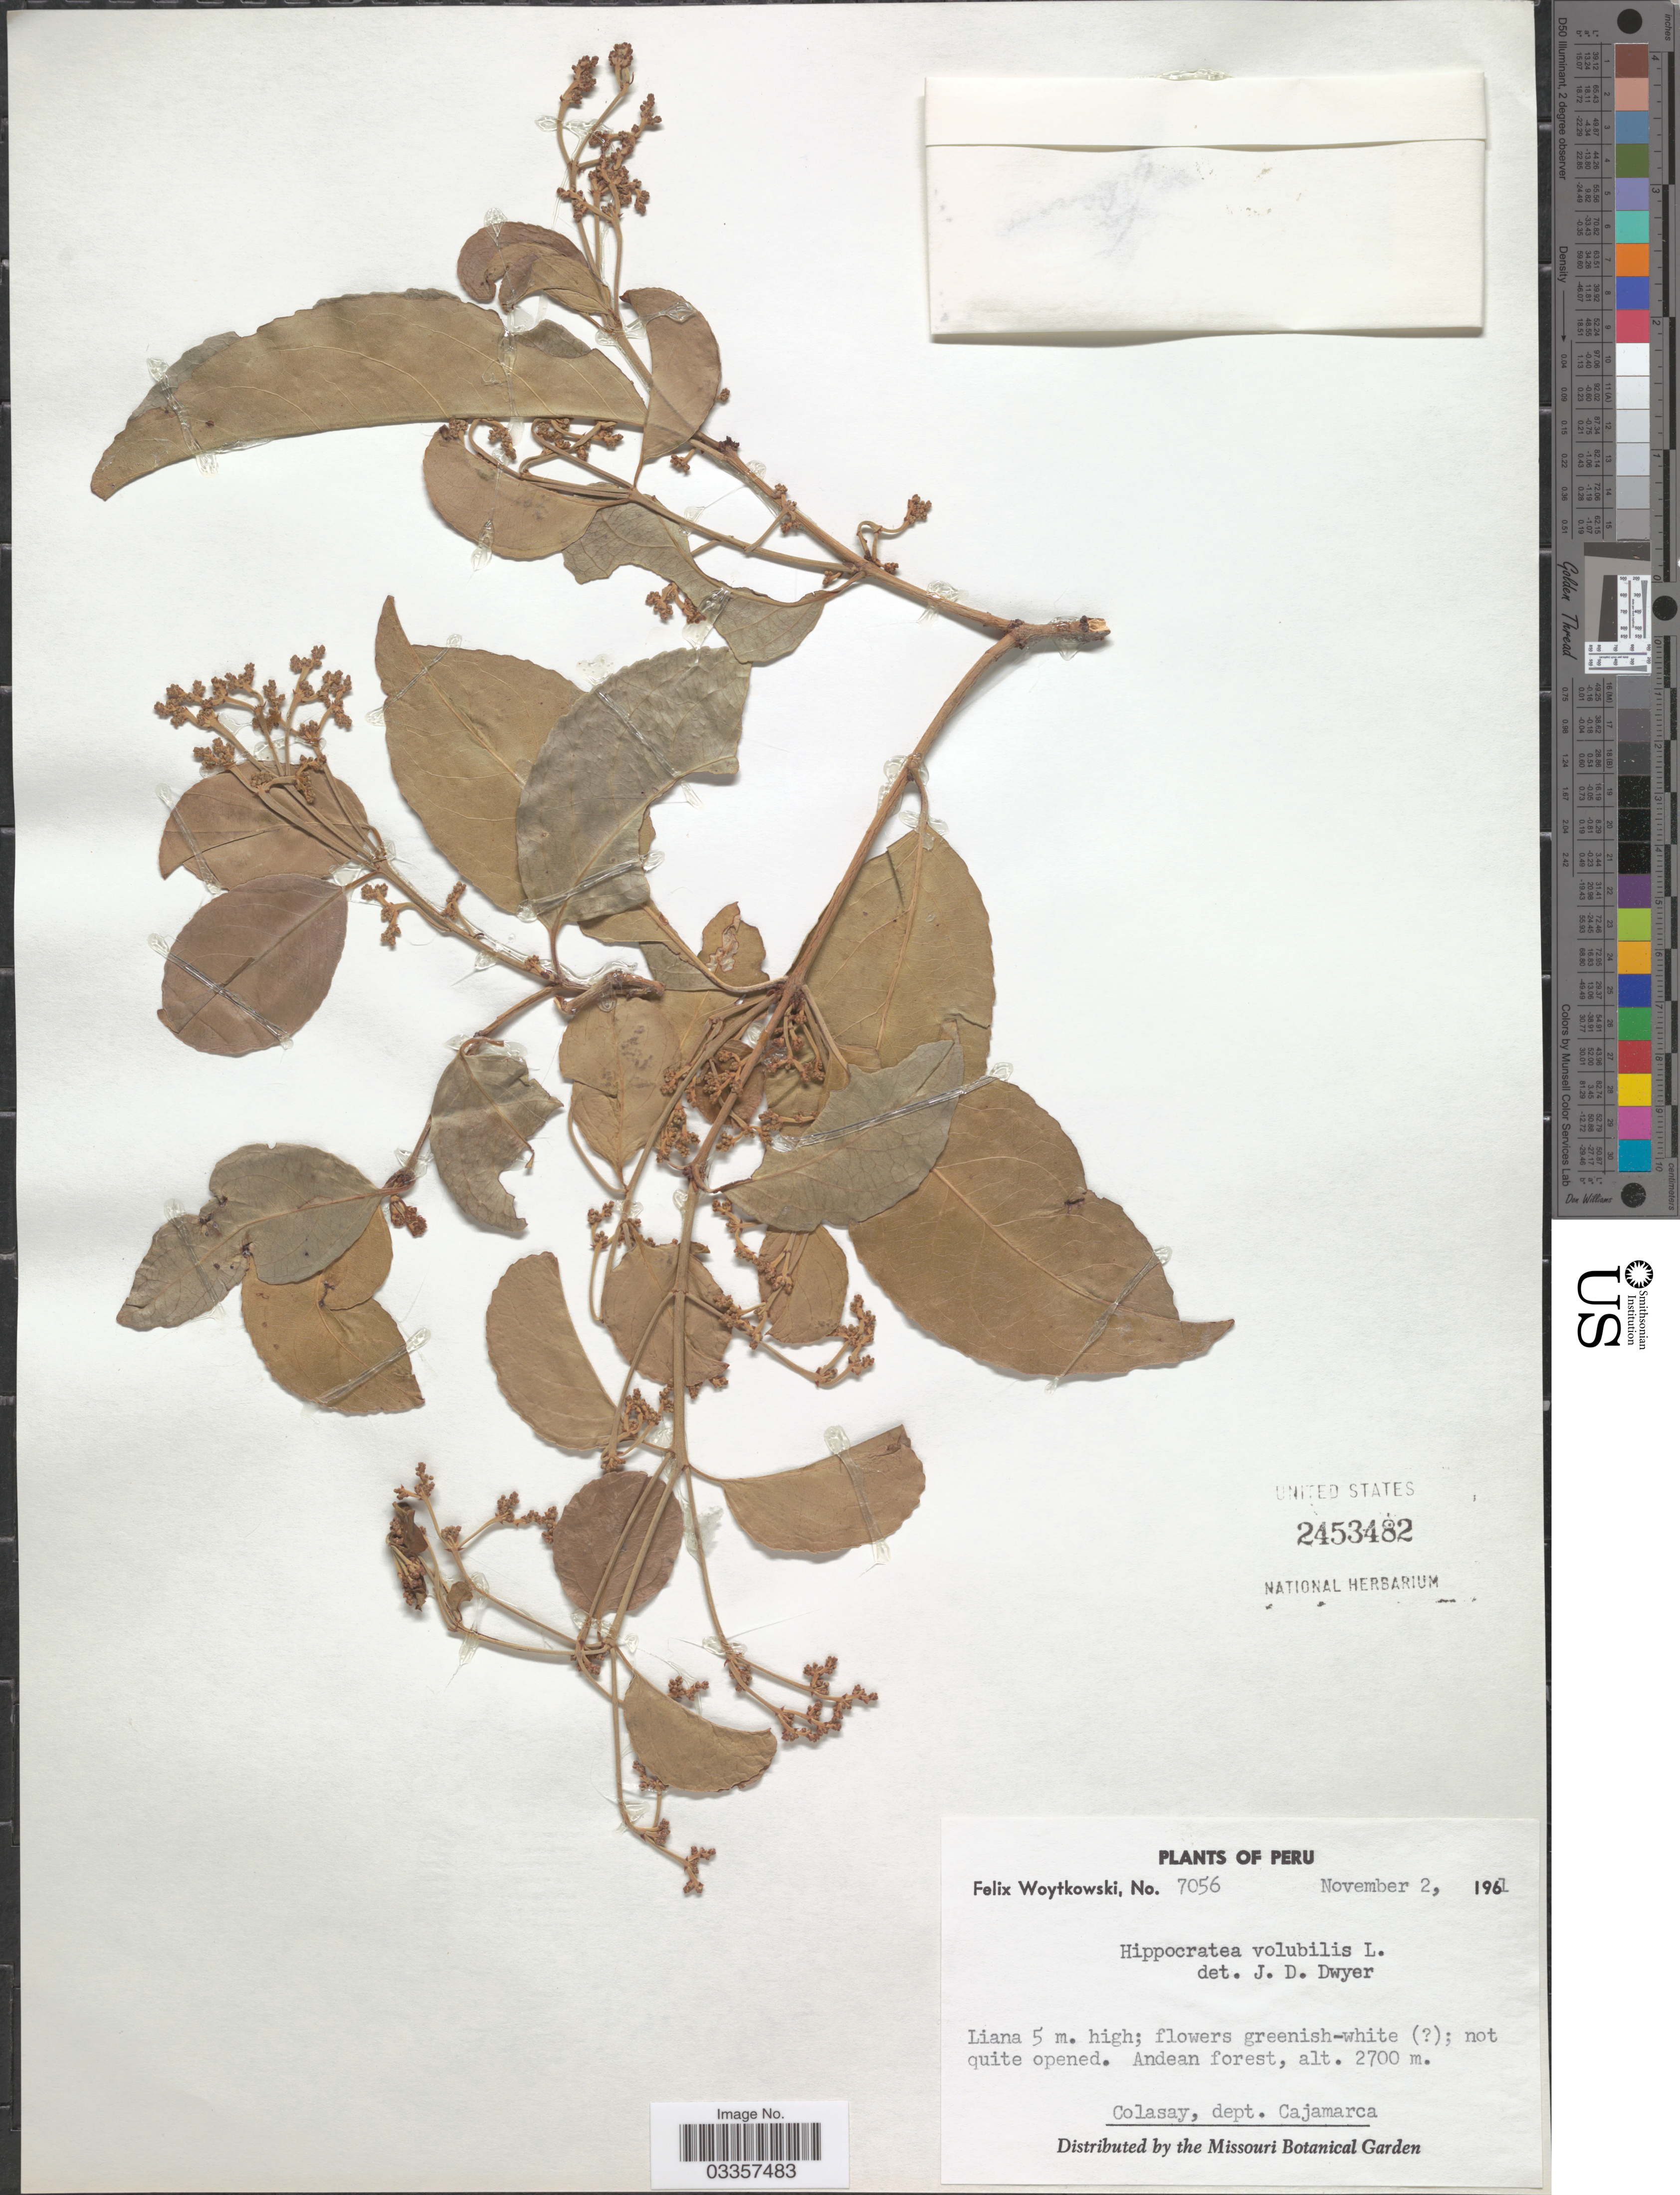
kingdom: Plantae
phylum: Tracheophyta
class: Magnoliopsida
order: Celastrales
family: Celastraceae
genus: Hippocratea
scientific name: Hippocratea volubilis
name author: L.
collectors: F. Woytkowski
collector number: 7056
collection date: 1961-11-02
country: Peru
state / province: Cajamarca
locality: Colasay, dept. Cajamarca.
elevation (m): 2700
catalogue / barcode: US 2453482